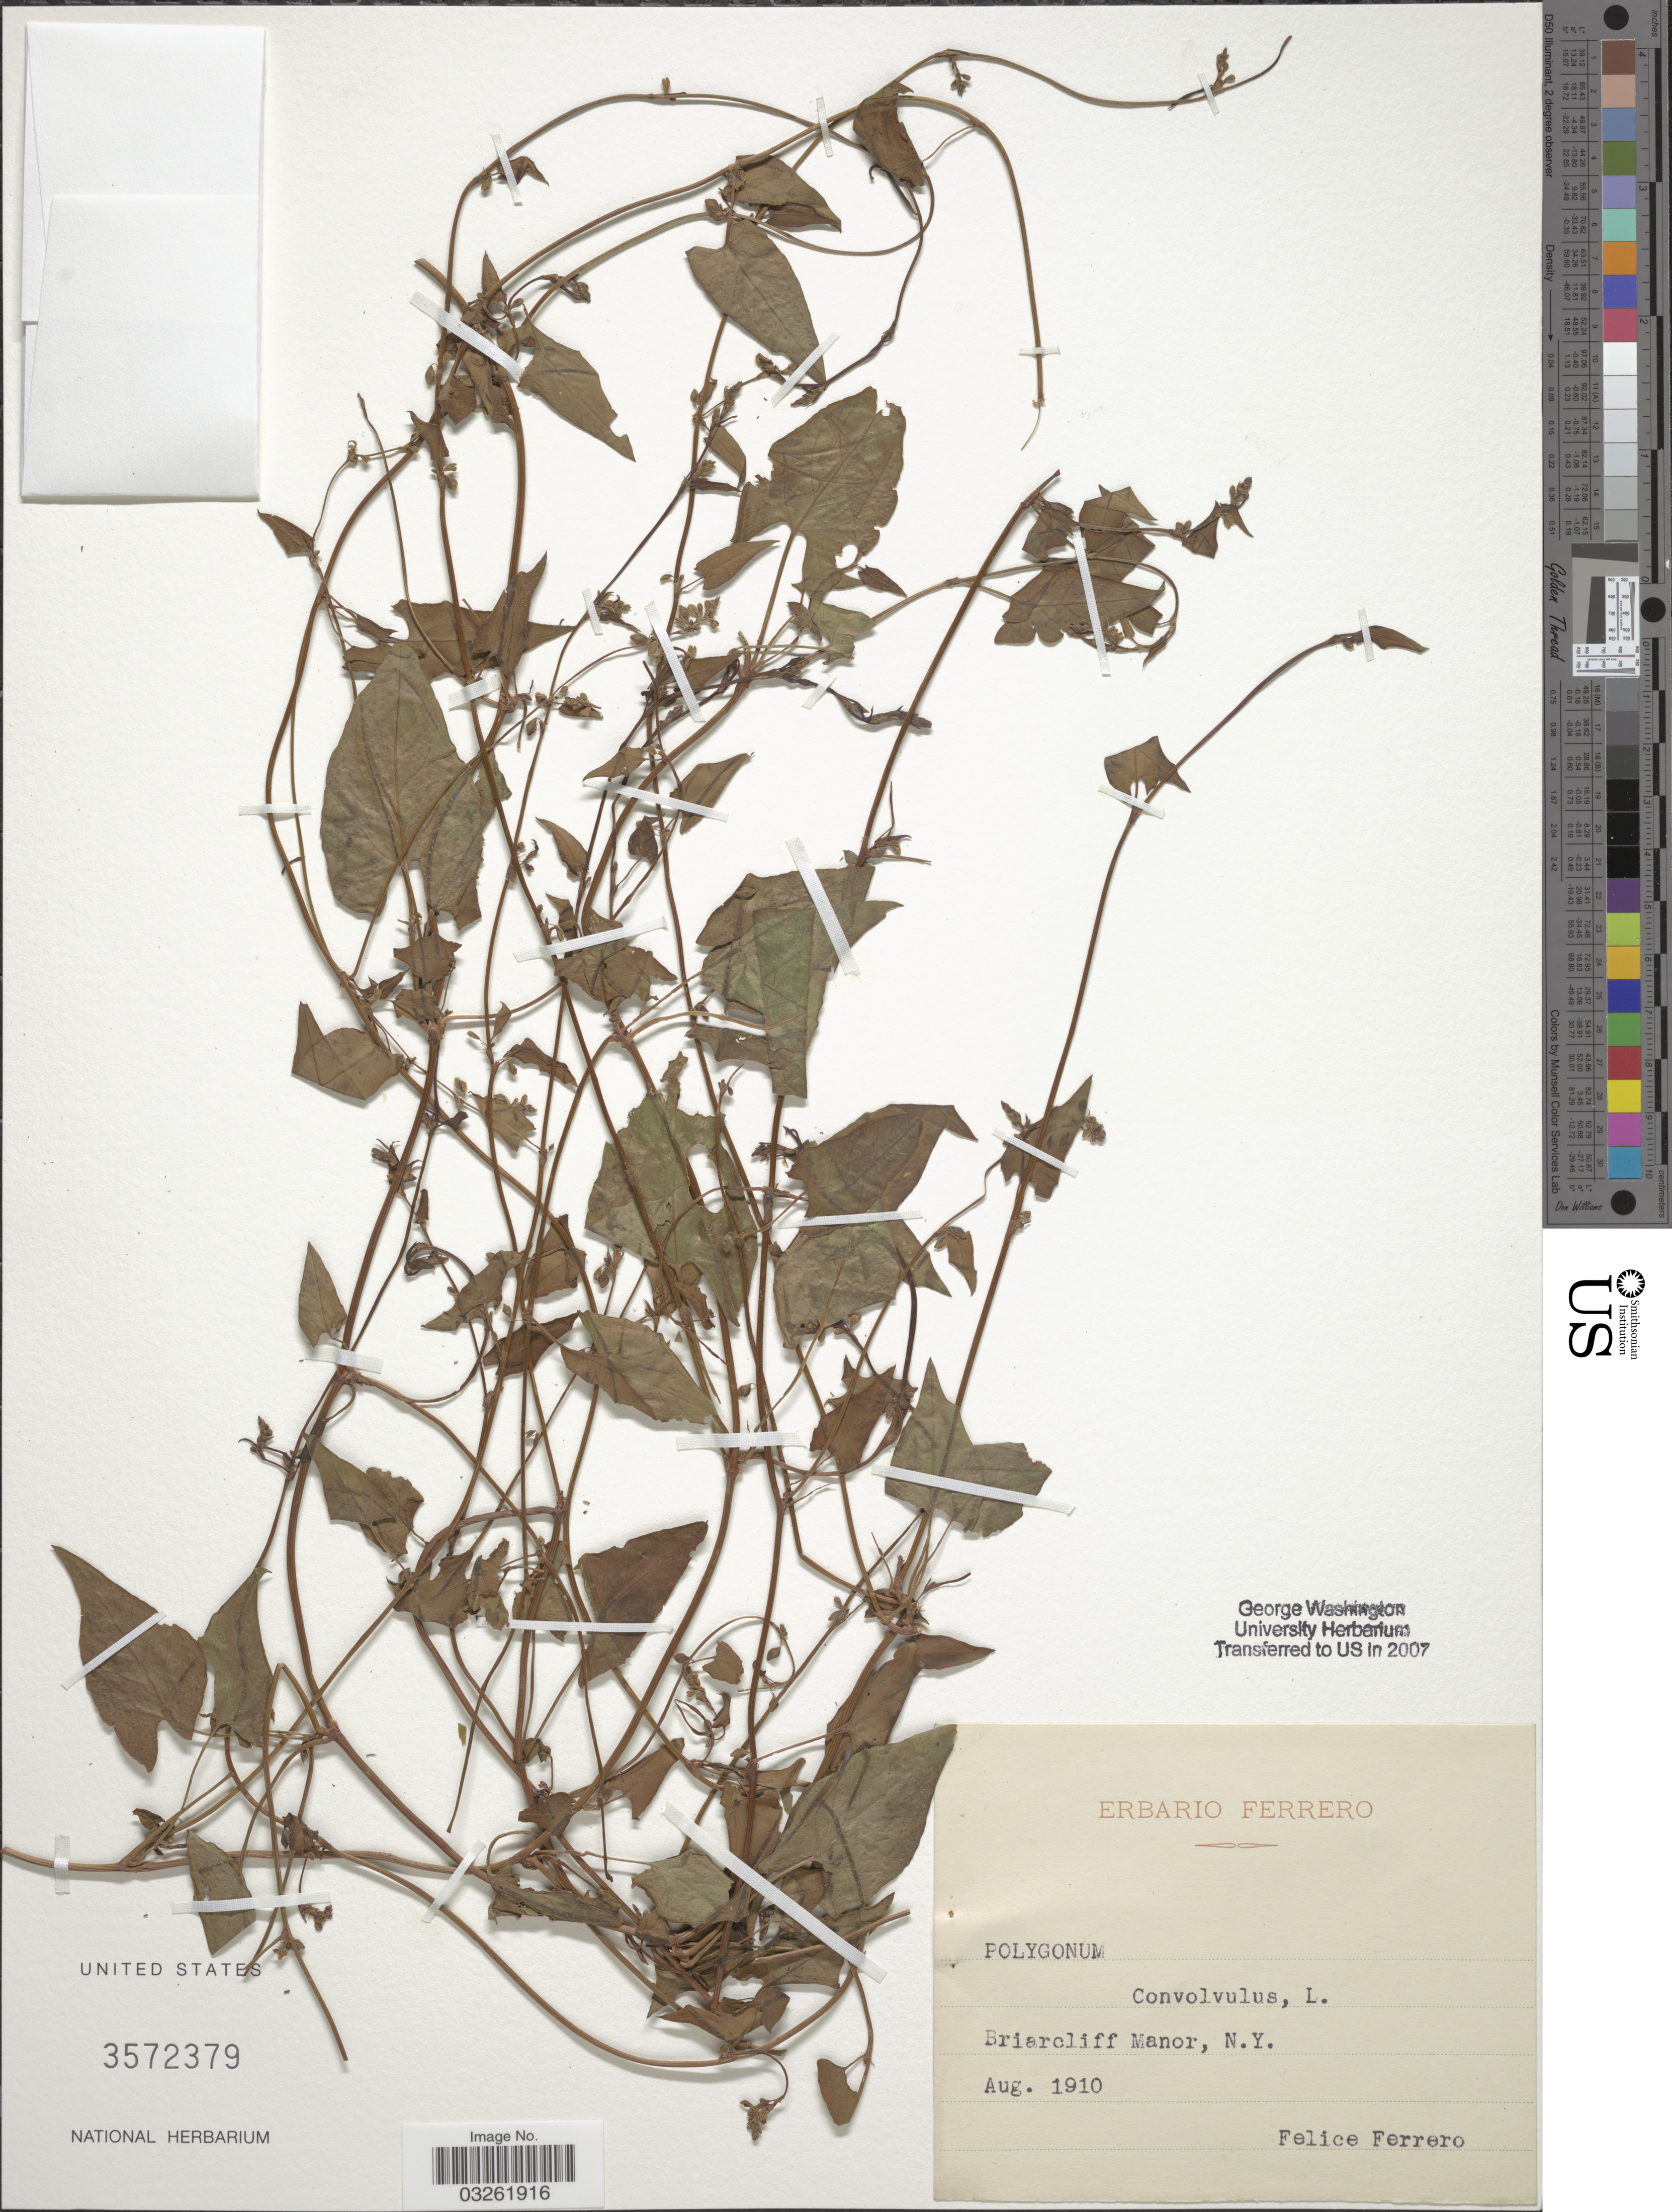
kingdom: Plantae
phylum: Tracheophyta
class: Magnoliopsida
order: Caryophyllales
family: Polygonaceae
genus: Fallopia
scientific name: Fallopia convolvulus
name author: (L.) Á. Löve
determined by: Strong, M. T., (US), Smithsonian Institution - National Museum of Natural History (UNITED STATES)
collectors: F. Ferrero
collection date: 1910-08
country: United States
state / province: New York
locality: Briarcliff Manor.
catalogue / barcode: US 3572379